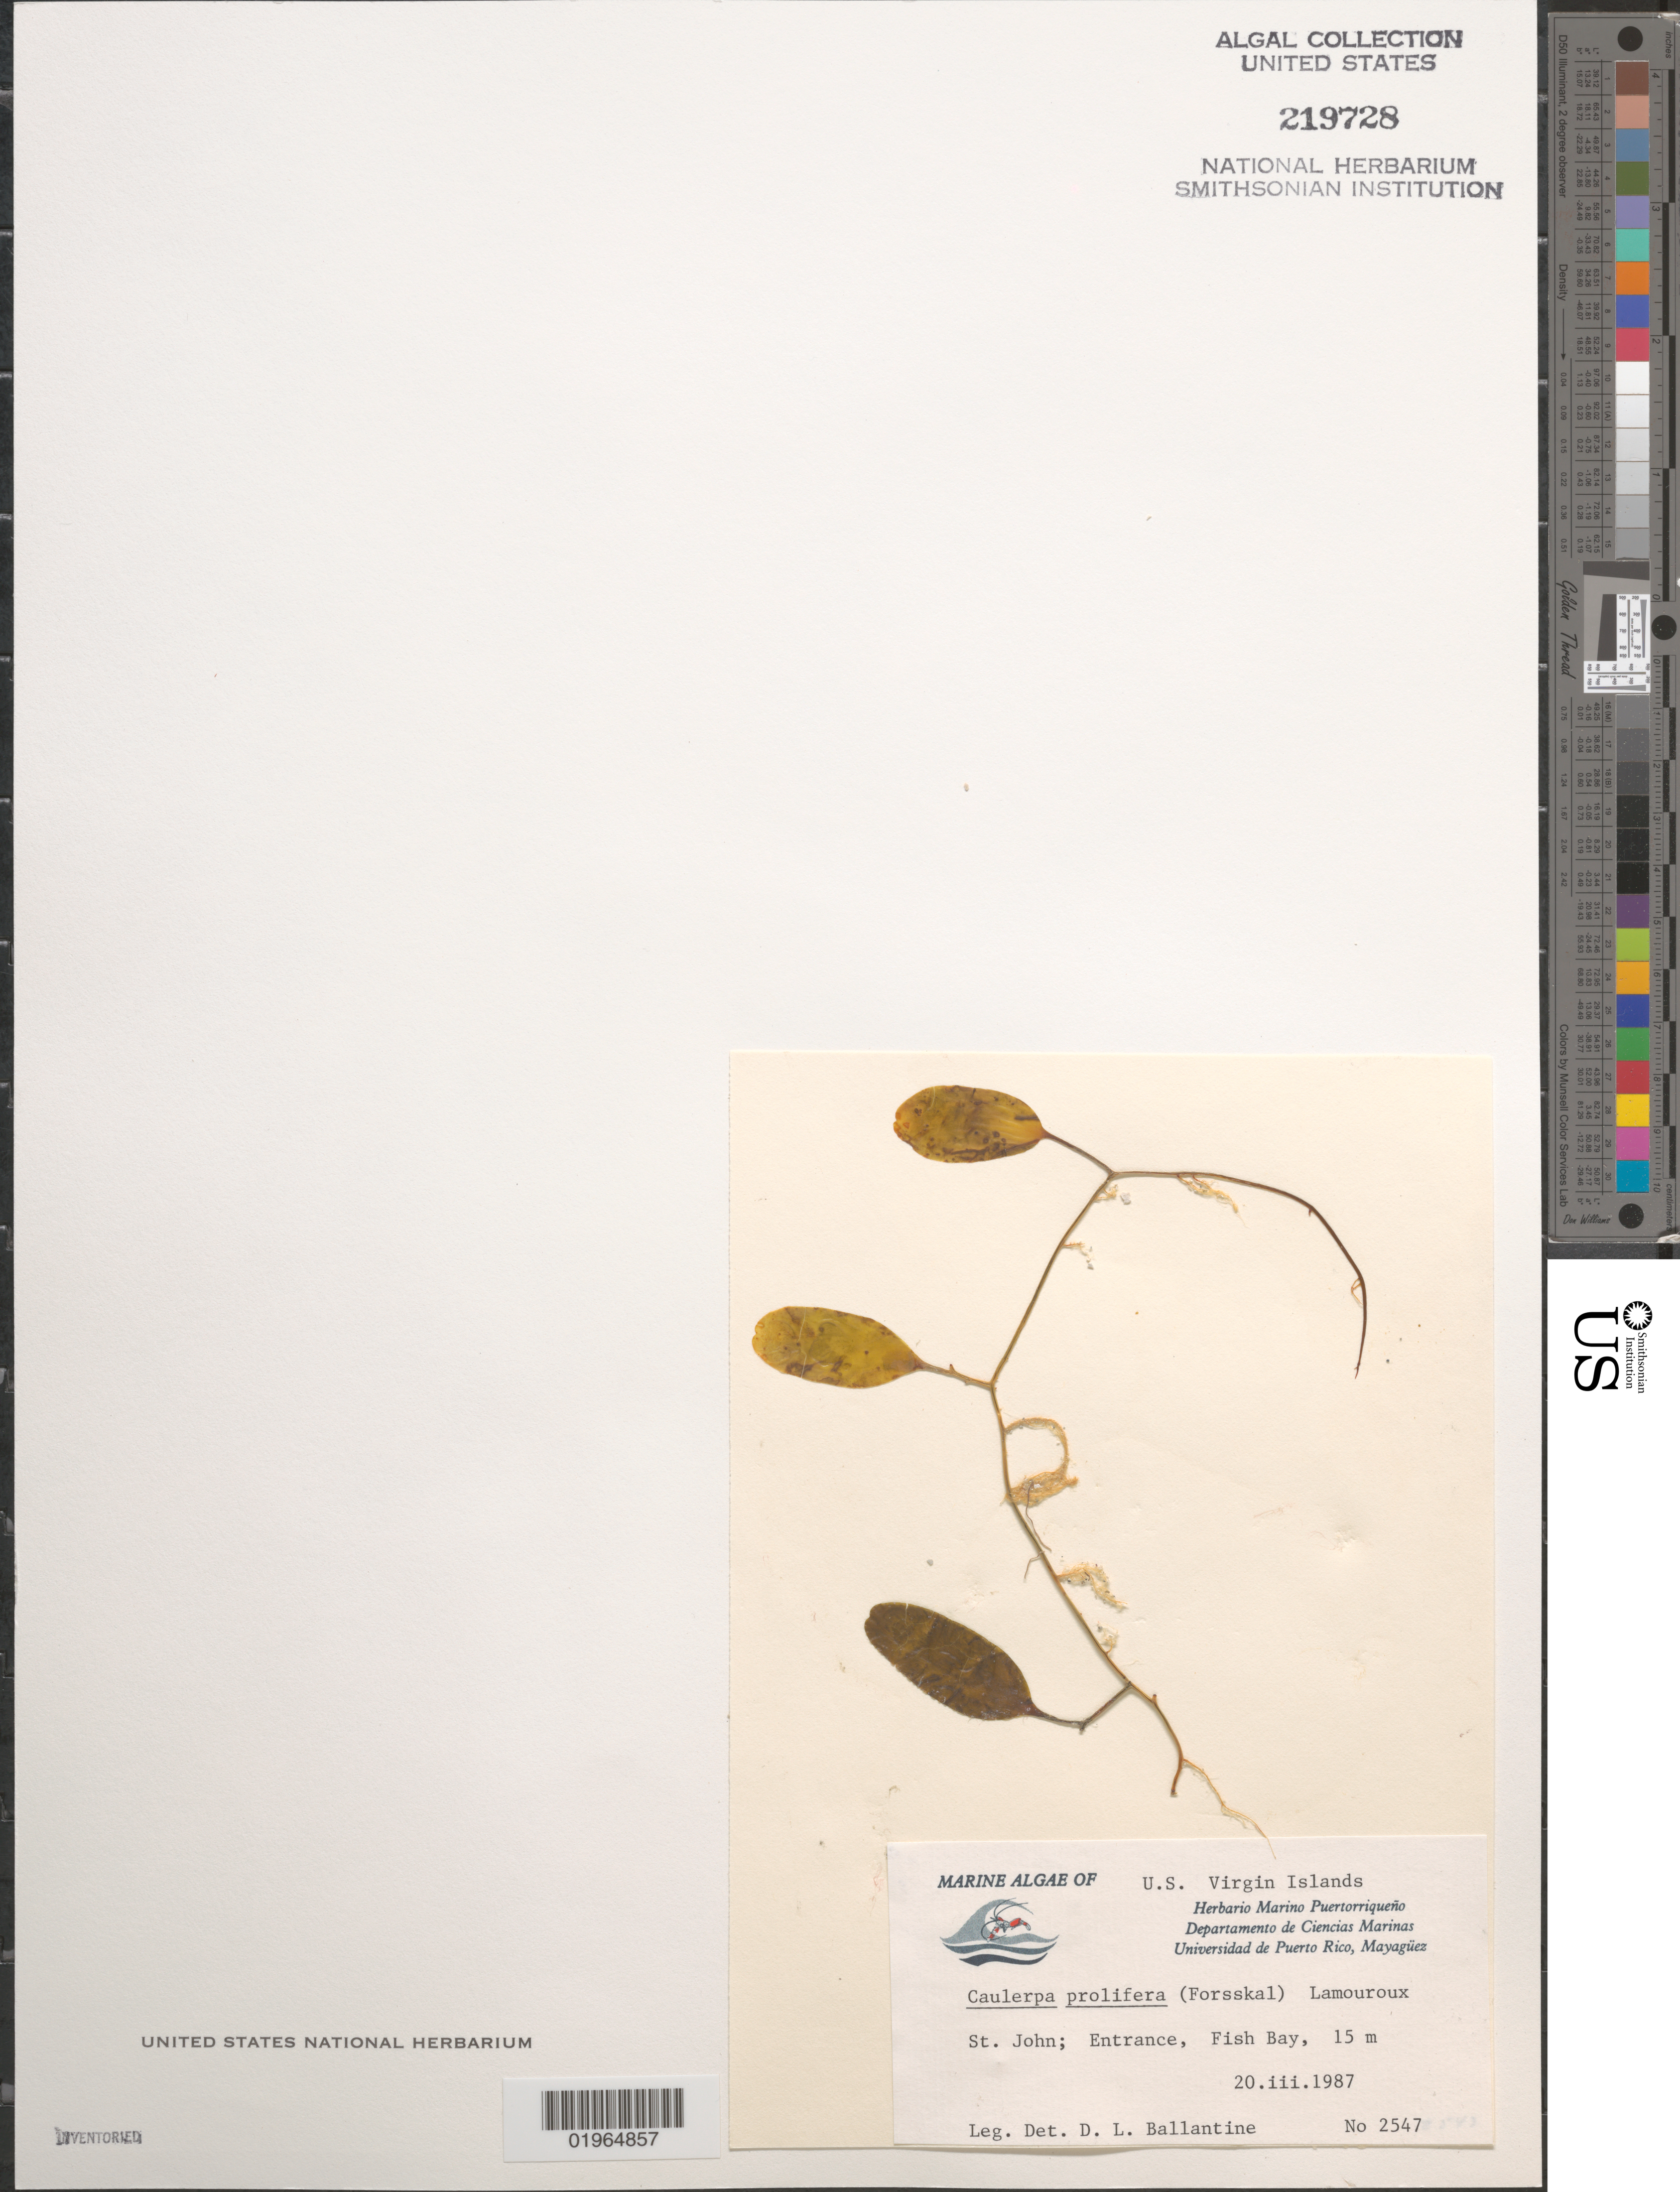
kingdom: Plantae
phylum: Chlorophyta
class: Ulvophyceae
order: Bryopsidales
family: Caulerpaceae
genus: Caulerpa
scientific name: Caulerpa prolifera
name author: (Forssk.) J.V.Lamouroux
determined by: Ballantine, D. L.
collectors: D.L. Ballantine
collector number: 2547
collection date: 1987-03-20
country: U.S. Virgin Islands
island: St. John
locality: Entrance, Fish Bay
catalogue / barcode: US 219728